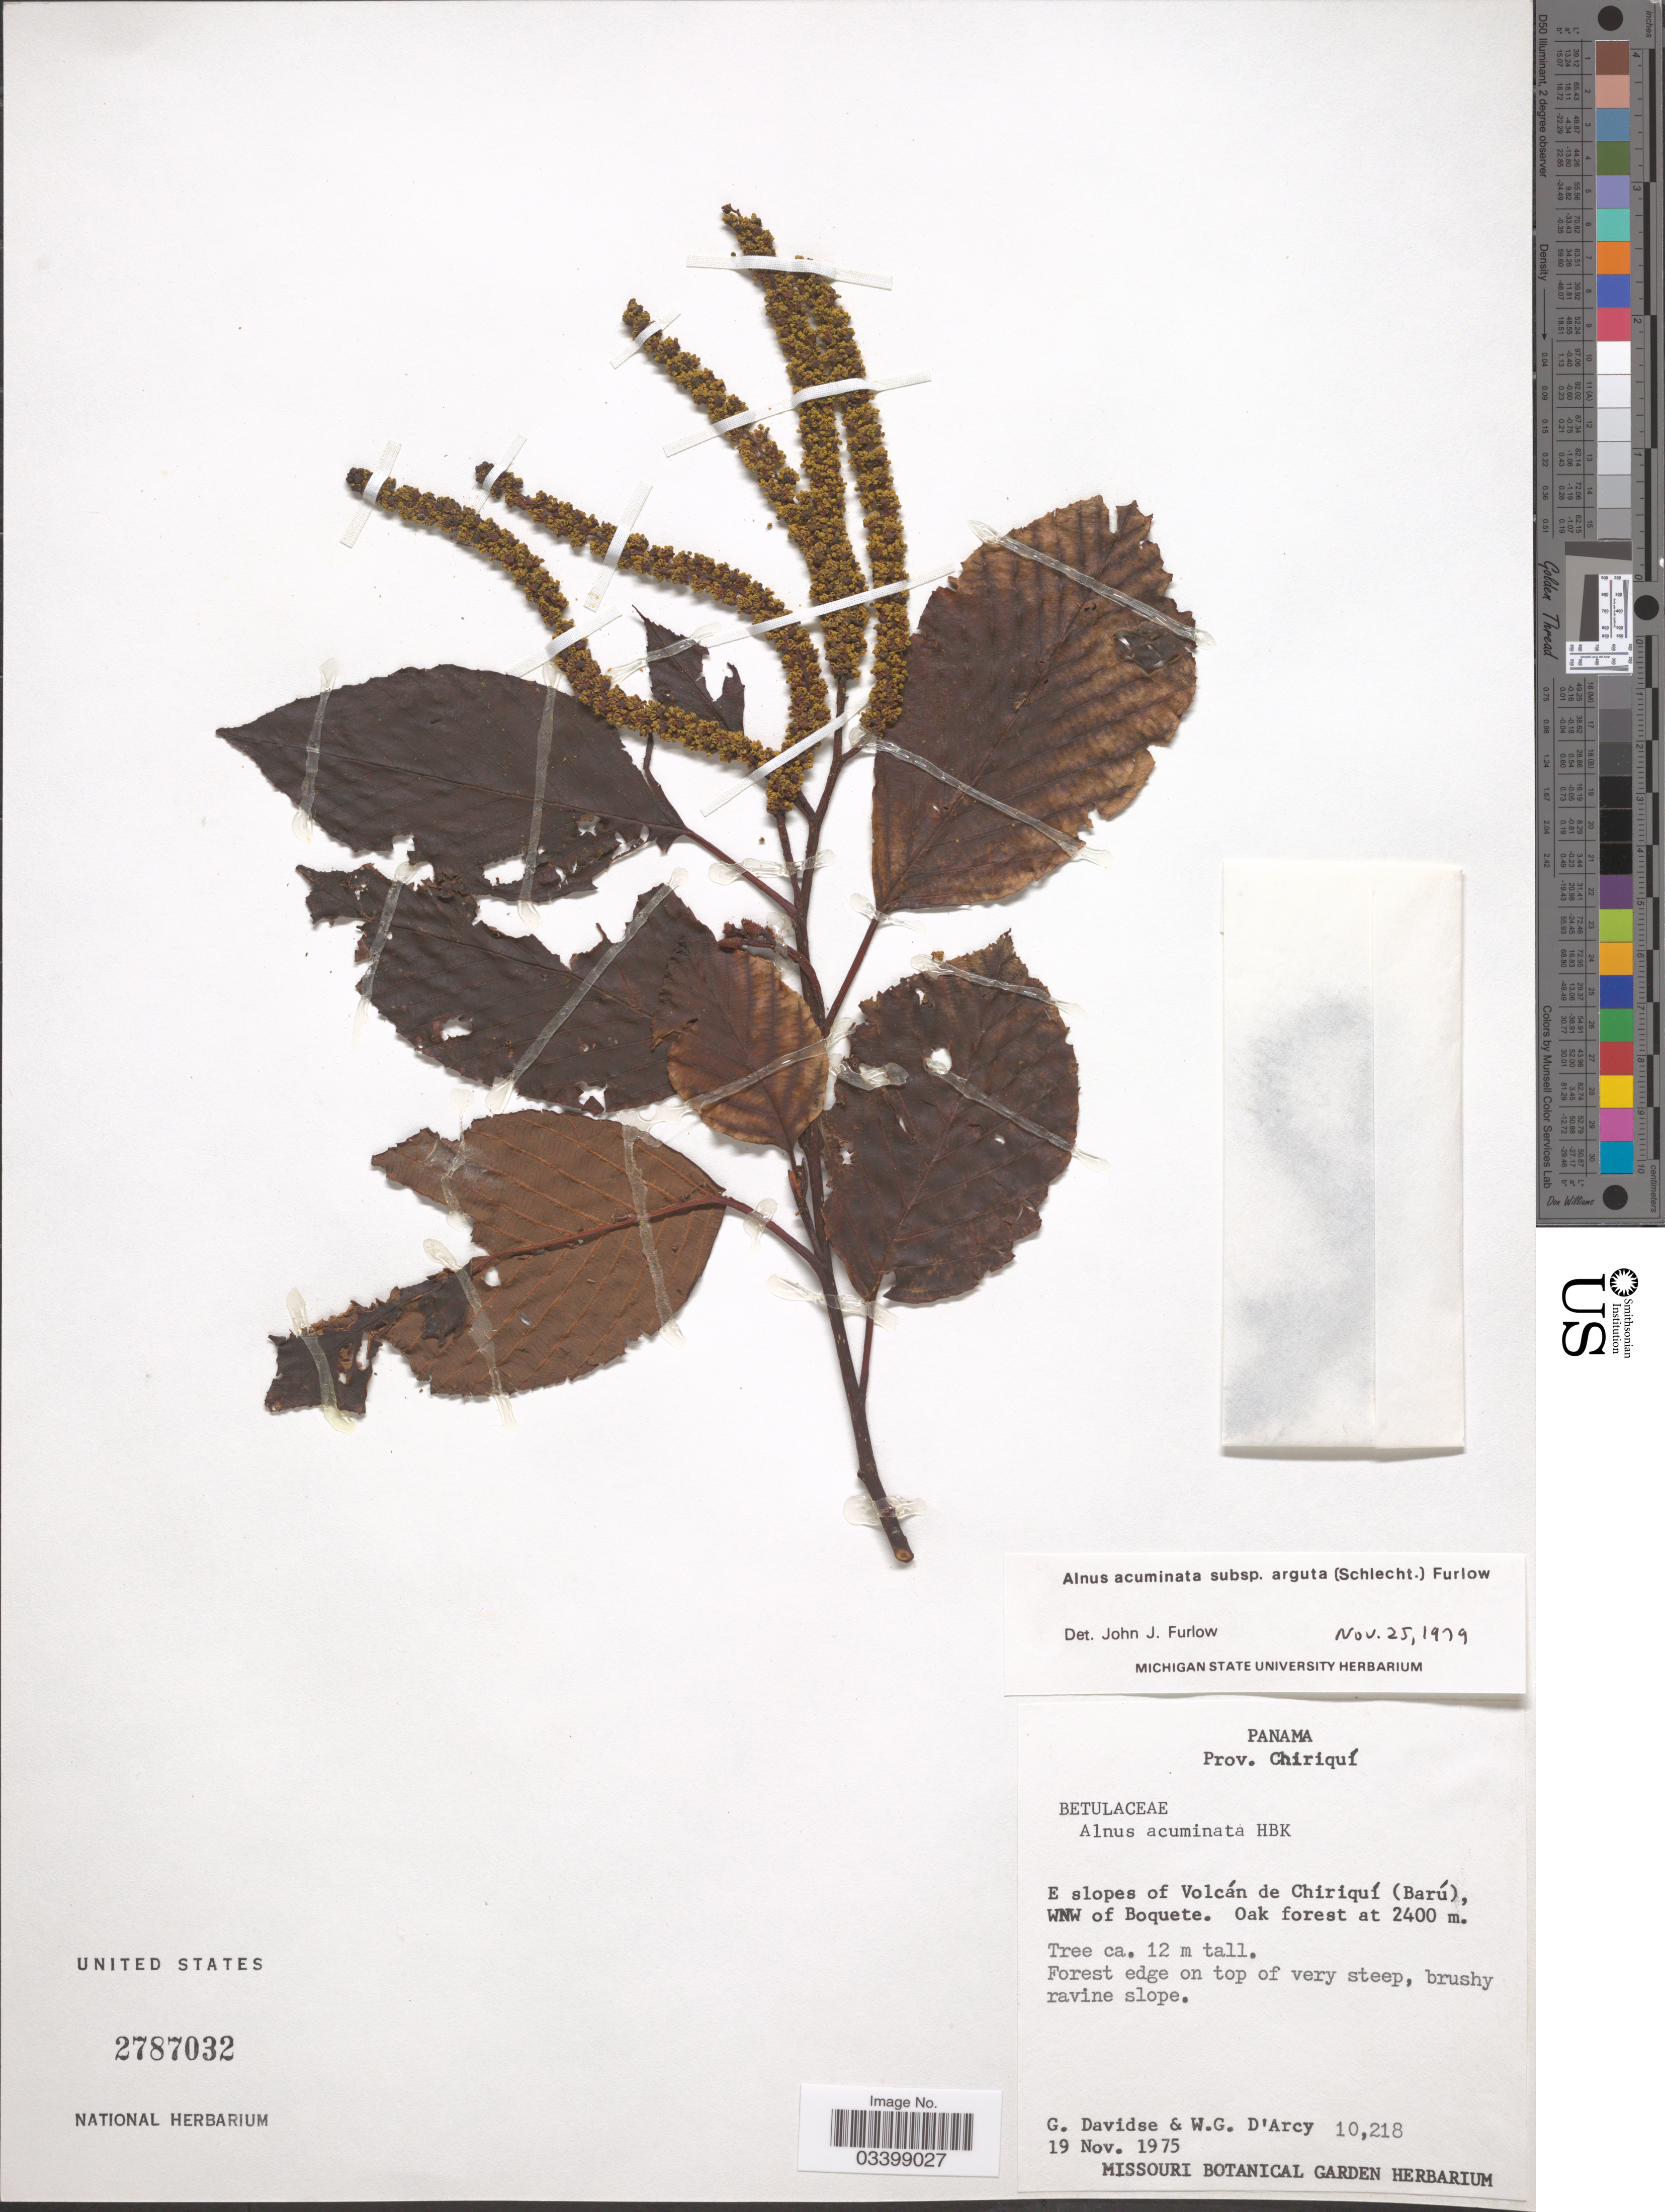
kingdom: Plantae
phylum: Tracheophyta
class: Magnoliopsida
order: Fagales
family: Betulaceae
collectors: G. Davidse & W. G. D'Arcy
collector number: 10218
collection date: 1975-11-19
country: Panama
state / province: Chiriqui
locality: Prov. Chiriquí. E slopes of Volcán de Chiriquí (Barú), WNW of Boquete.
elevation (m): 2400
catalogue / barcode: US 2787032